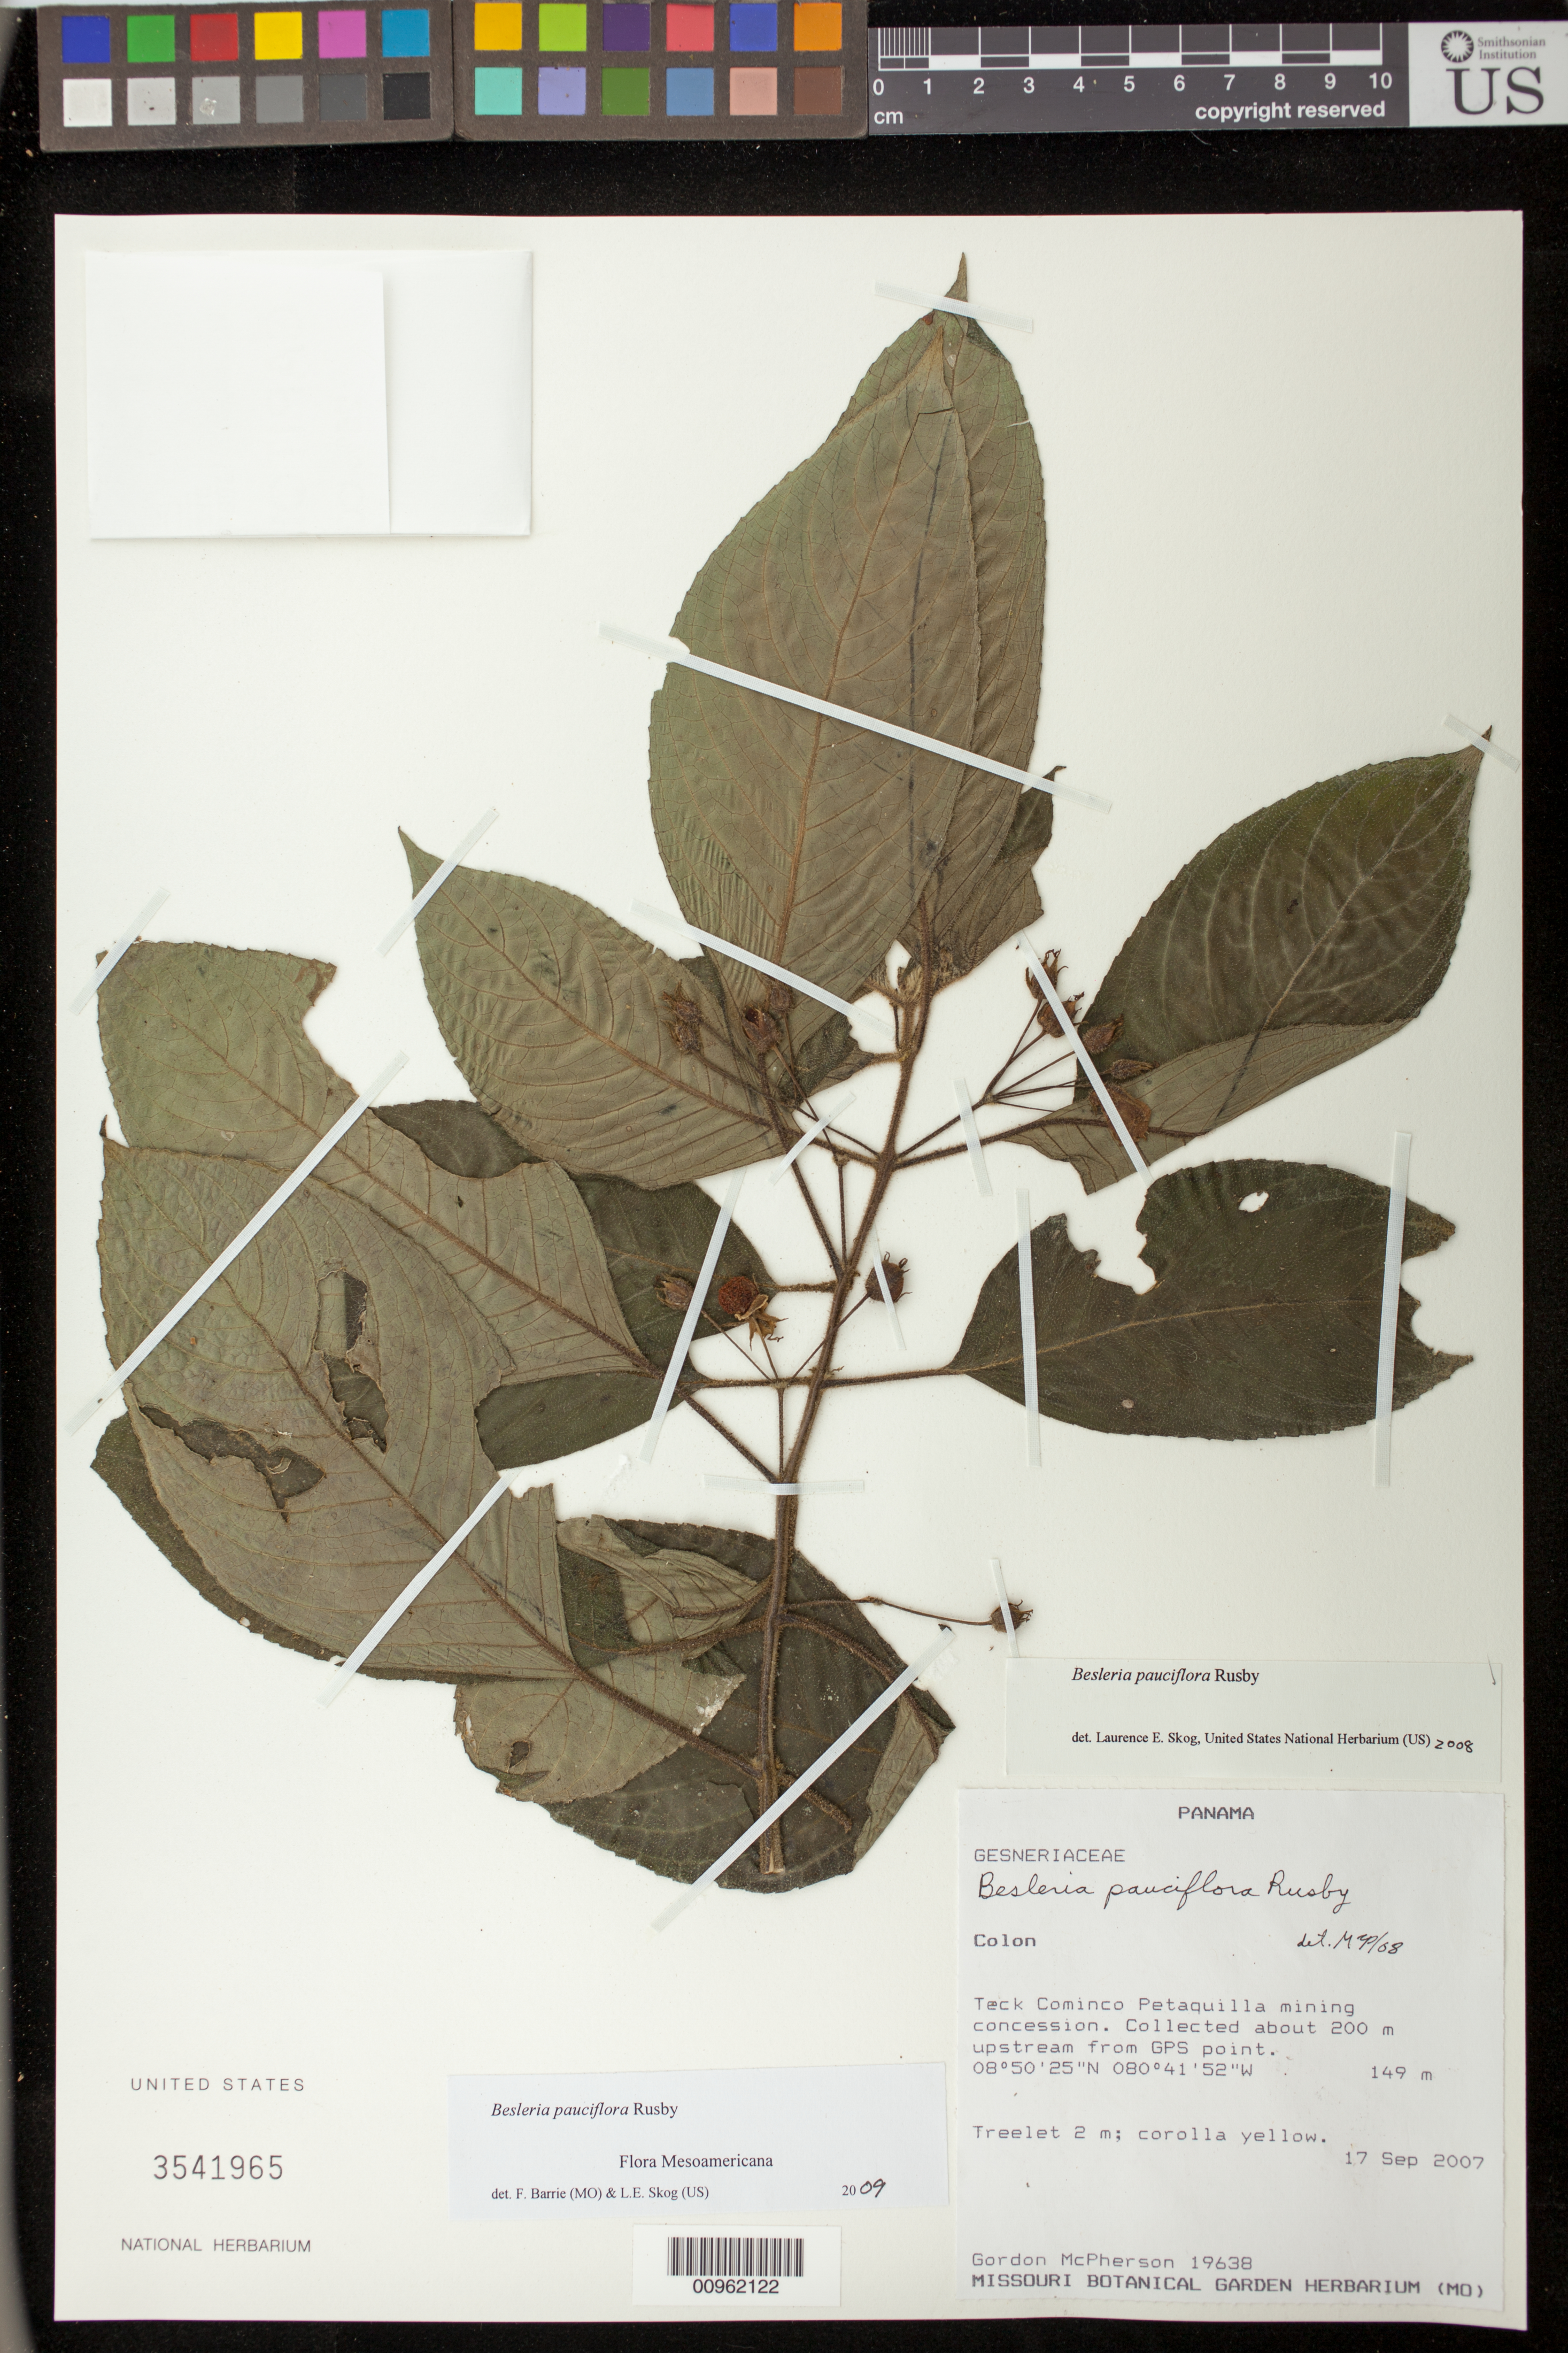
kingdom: Plantae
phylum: Tracheophyta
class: Magnoliopsida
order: Lamiales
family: Gesneriaceae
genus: Besleria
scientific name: Besleria pauciflora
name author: Rusby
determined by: Skog, Laurence E.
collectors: G. D. McPherson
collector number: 19638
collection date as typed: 17 Sep 2007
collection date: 2007-09-17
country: Panama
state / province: Colón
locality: Teck Cominco Petaquilla mining concession, collected about 200 m upstream from GPS point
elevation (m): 149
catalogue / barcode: US 3541965